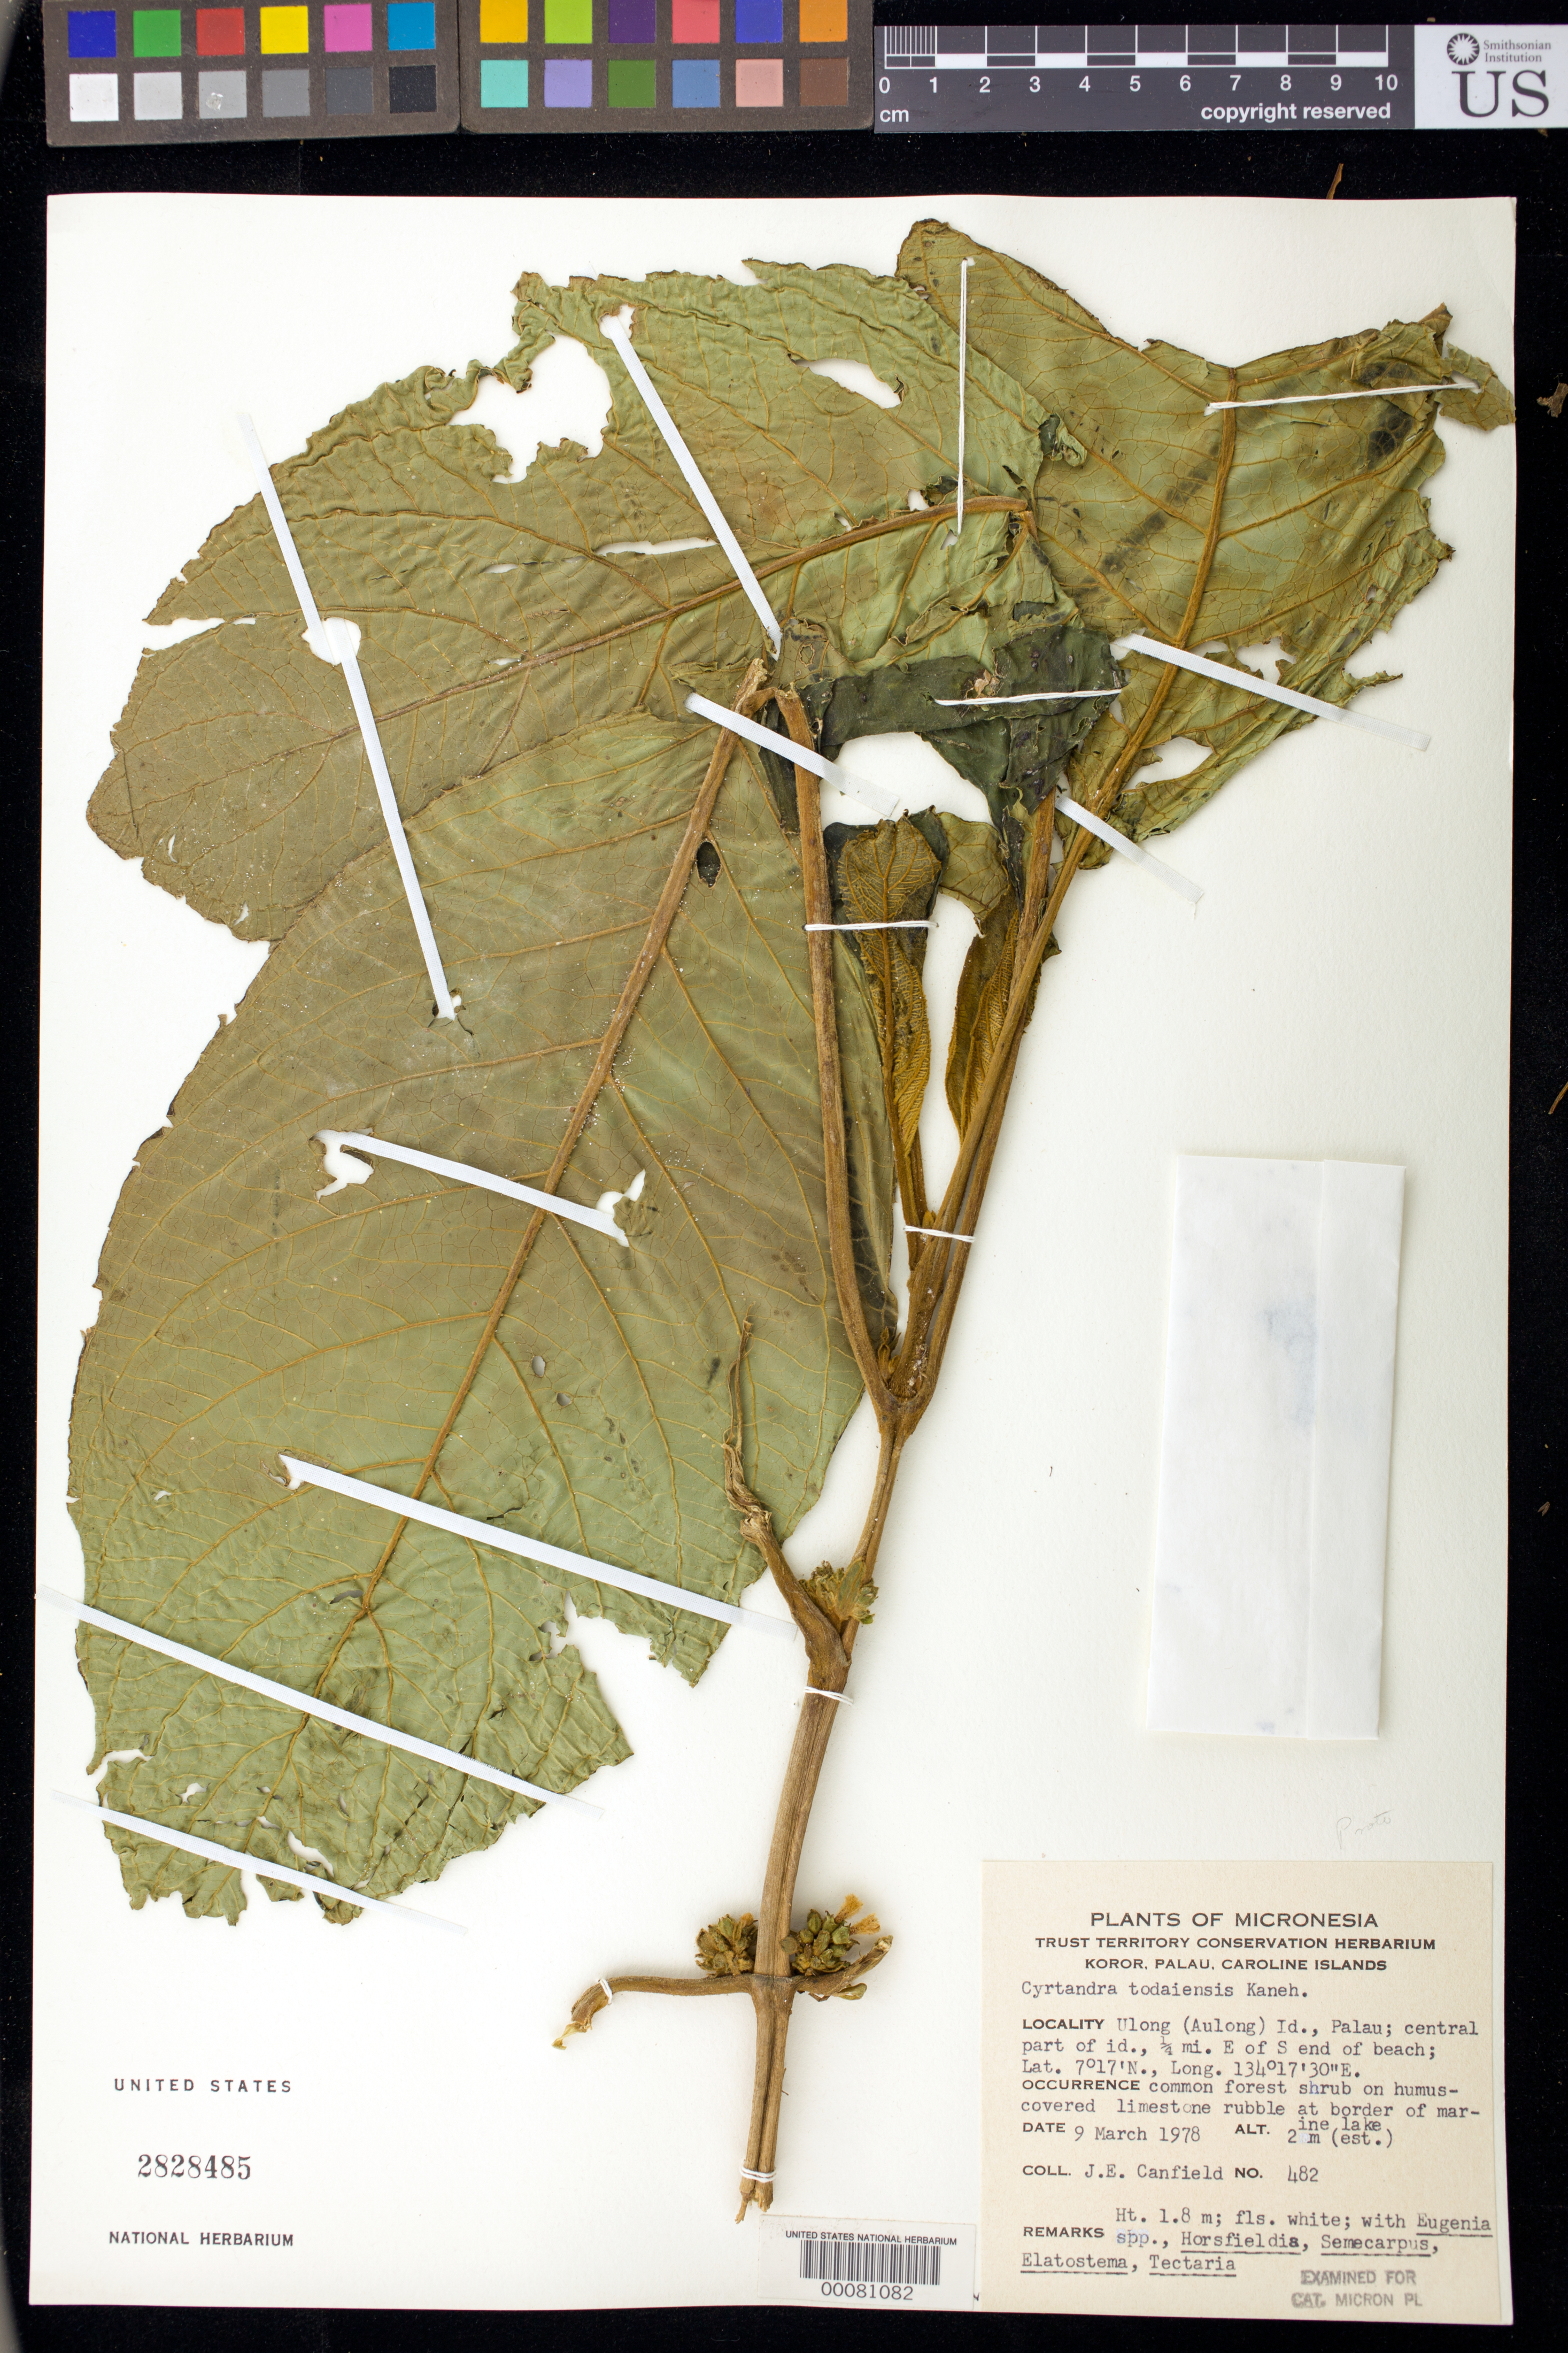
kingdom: Plantae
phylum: Tracheophyta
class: Magnoliopsida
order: Lamiales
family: Gesneriaceae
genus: Cyrtandra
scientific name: Cyrtandra todaiensis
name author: Kaneh.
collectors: J. E. Canfield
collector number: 482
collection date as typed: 09 Mar 1978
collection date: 1978-03-09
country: Palau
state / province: Caroline Is.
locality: Ulong (aulong) Id., palau, central part of id, 1/4 mi e of s end of beach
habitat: On humus-covered limestone rubble at border of marine lake, with eugenia spp, horsfieldia, semecarpus, elatostema, tectaria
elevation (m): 2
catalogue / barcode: US 2828485